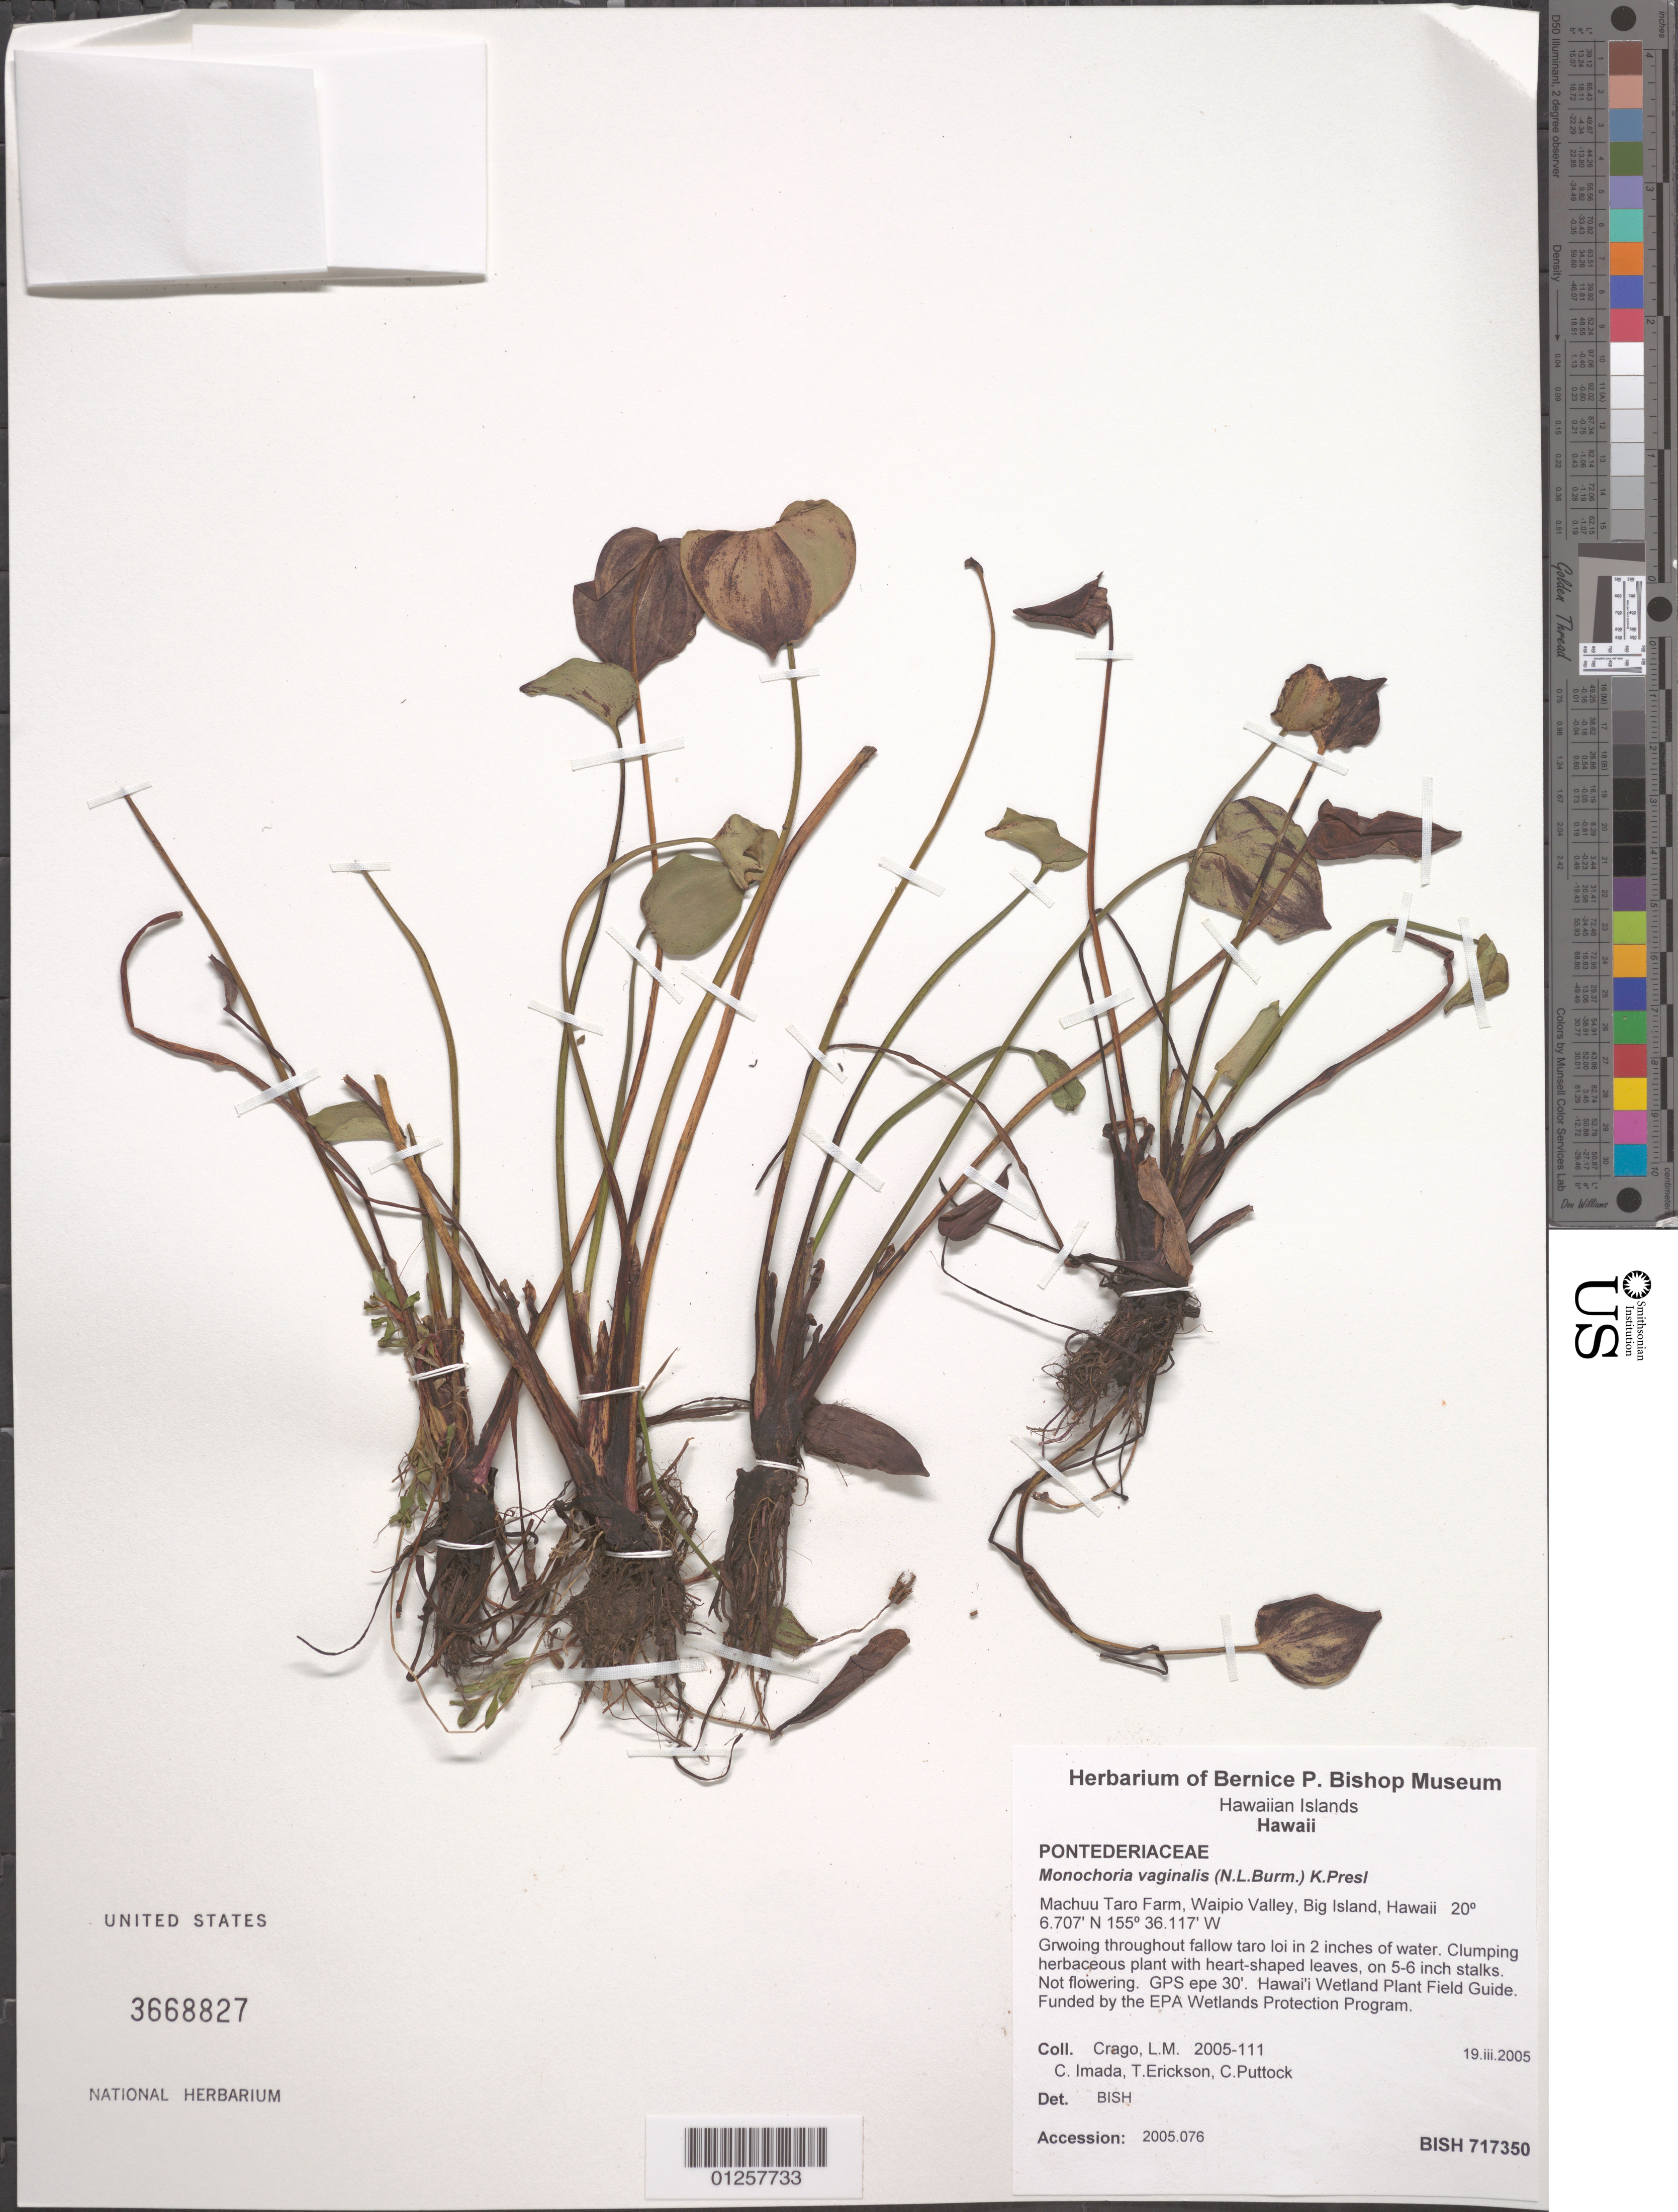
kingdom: Plantae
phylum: Tracheophyta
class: Liliopsida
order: Commelinales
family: Pontederiaceae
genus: Monochoria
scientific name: Monochoria vaginalis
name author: (Burm. f.) C. Presl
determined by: BISH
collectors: L. Crago, C. Imada, T. Erickson & C. Puttock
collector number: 2005-111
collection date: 2005-03-19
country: United States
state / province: Hawaii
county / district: Hawaii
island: Hawaii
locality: Morgan Toledo Taro Farm, Waipio Valley, Big Island.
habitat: Taro loi in 2 inches of water.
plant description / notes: Accession: 2005.076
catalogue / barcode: US 3668827